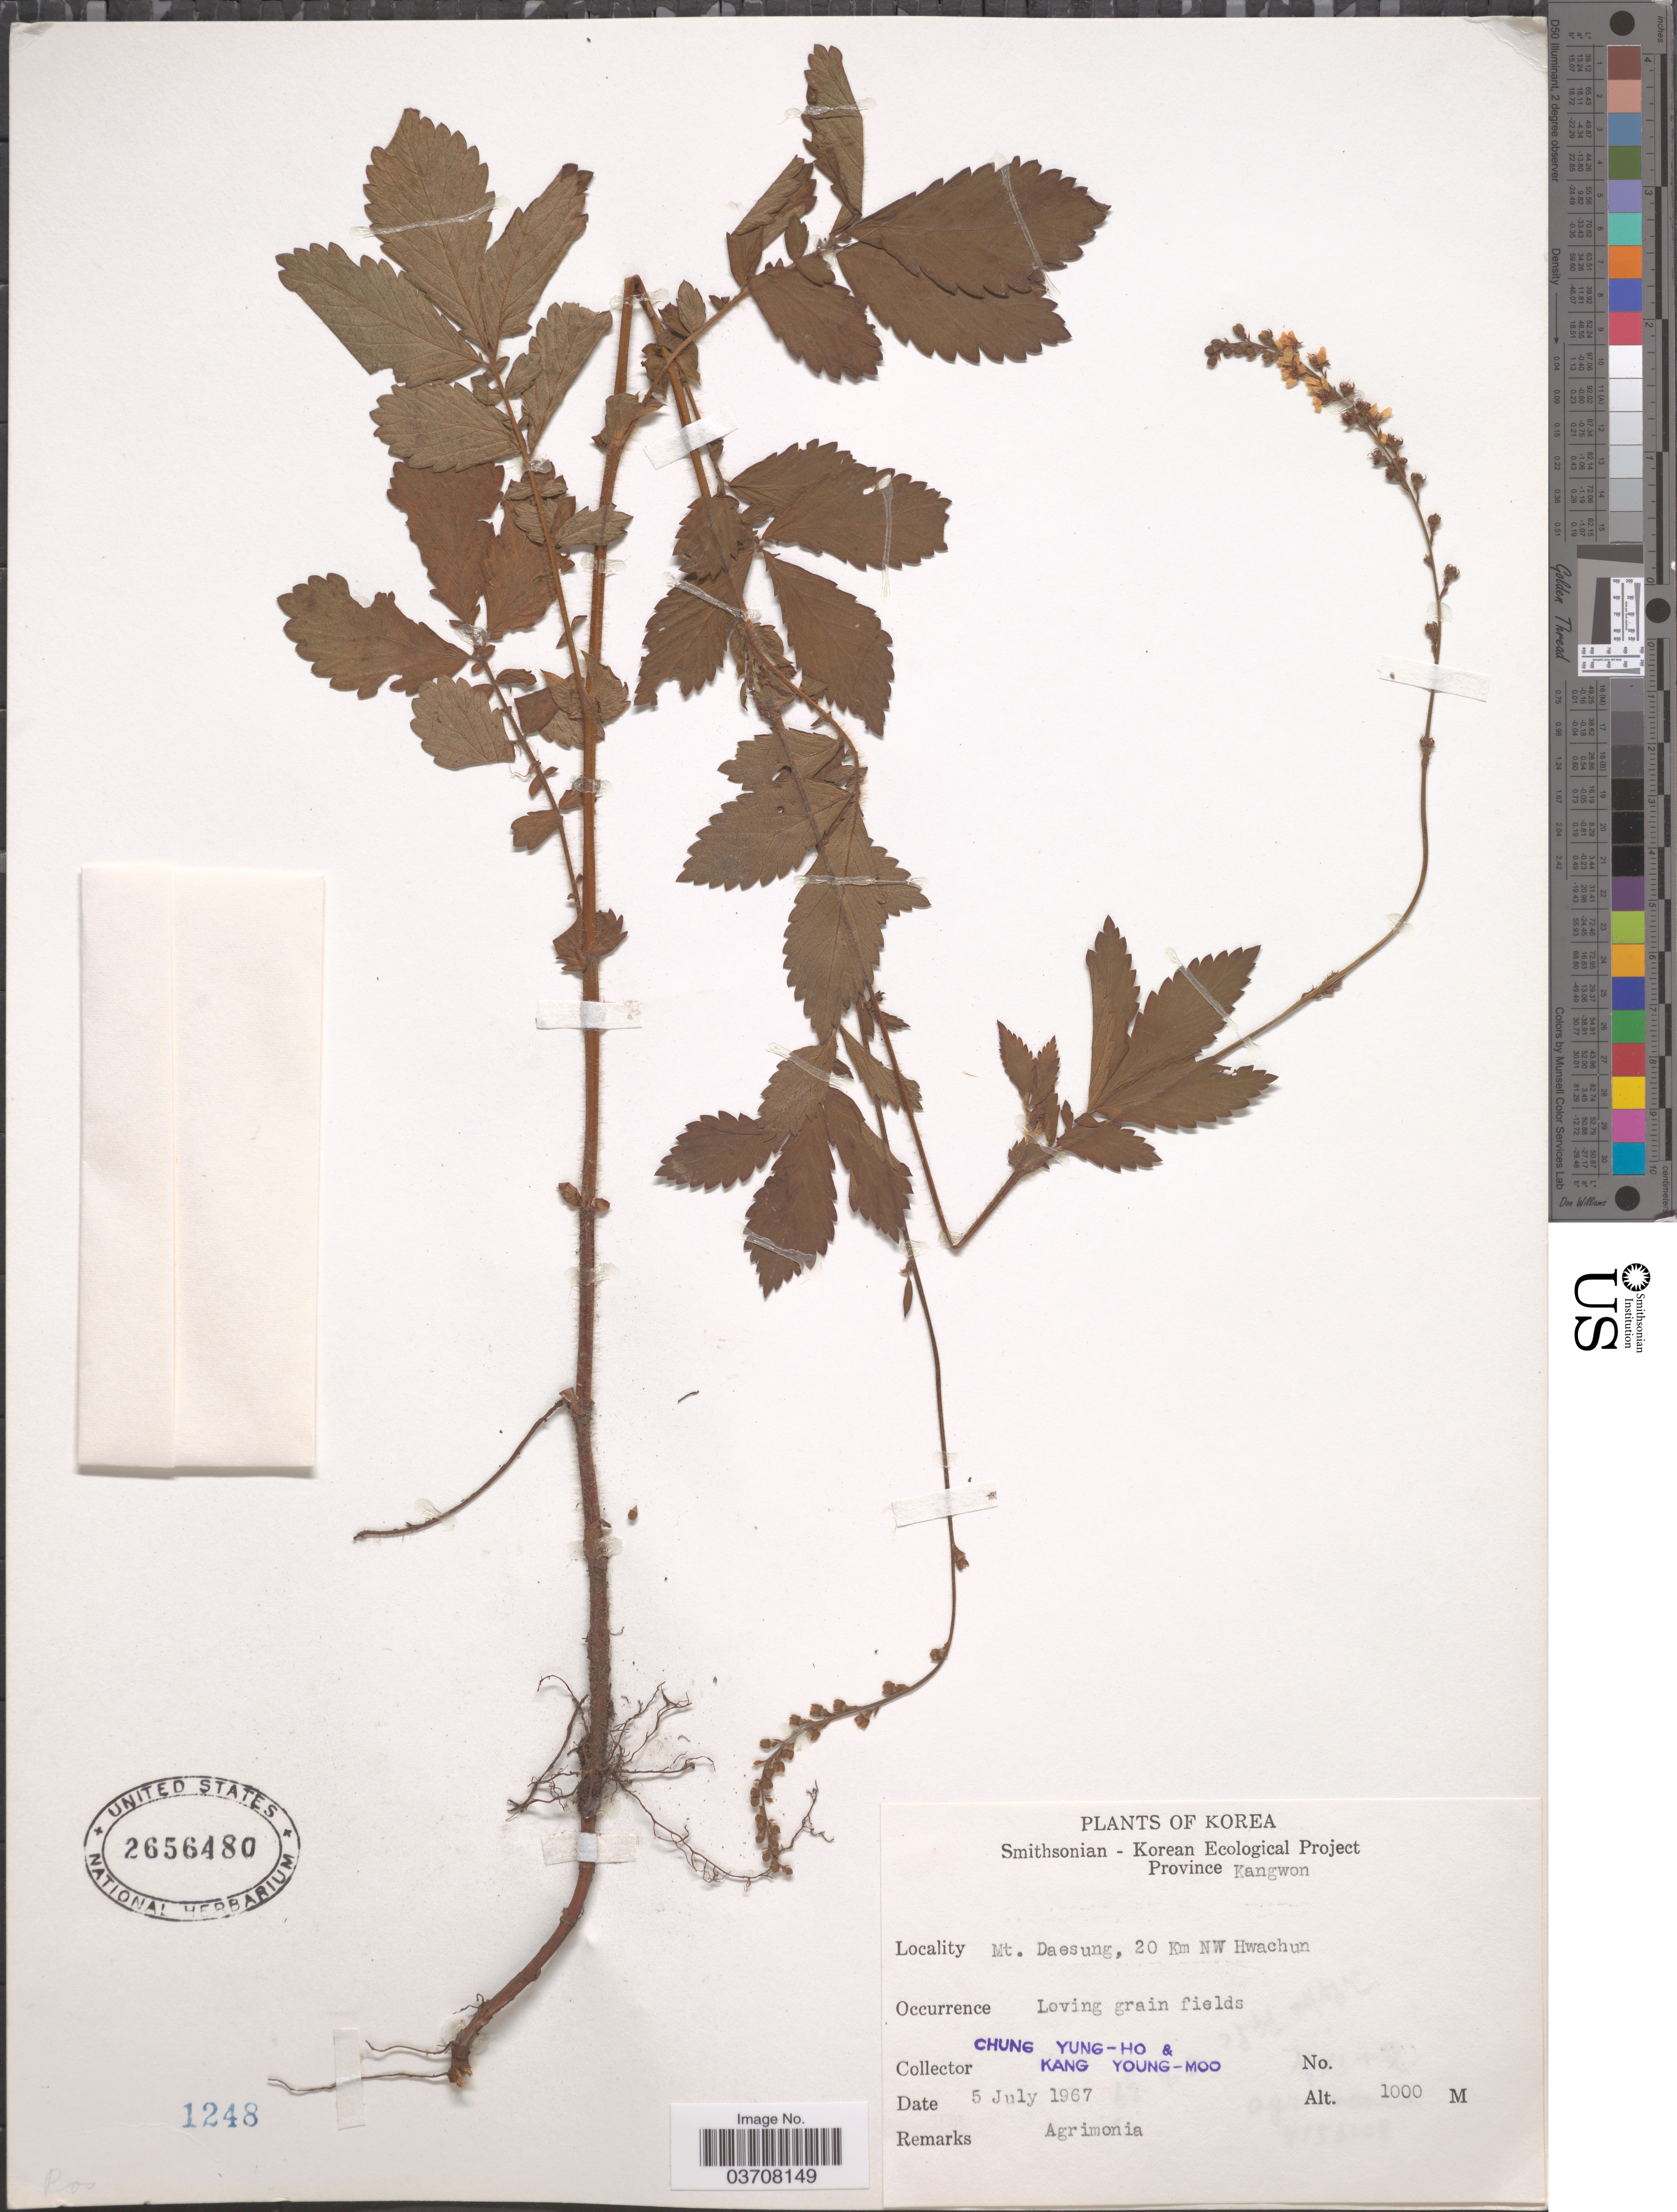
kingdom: Plantae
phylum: Tracheophyta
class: Magnoliopsida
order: Rosales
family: Rosaceae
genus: Agrimonia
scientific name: Agrimonia sp.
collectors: C. Yung-Ho & K. Young-Moo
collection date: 1967-07-05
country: North Korea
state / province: Kangwon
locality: Korea. Mt. Daesung, 20 km NW Hwachun.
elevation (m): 1000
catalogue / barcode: US 2656480